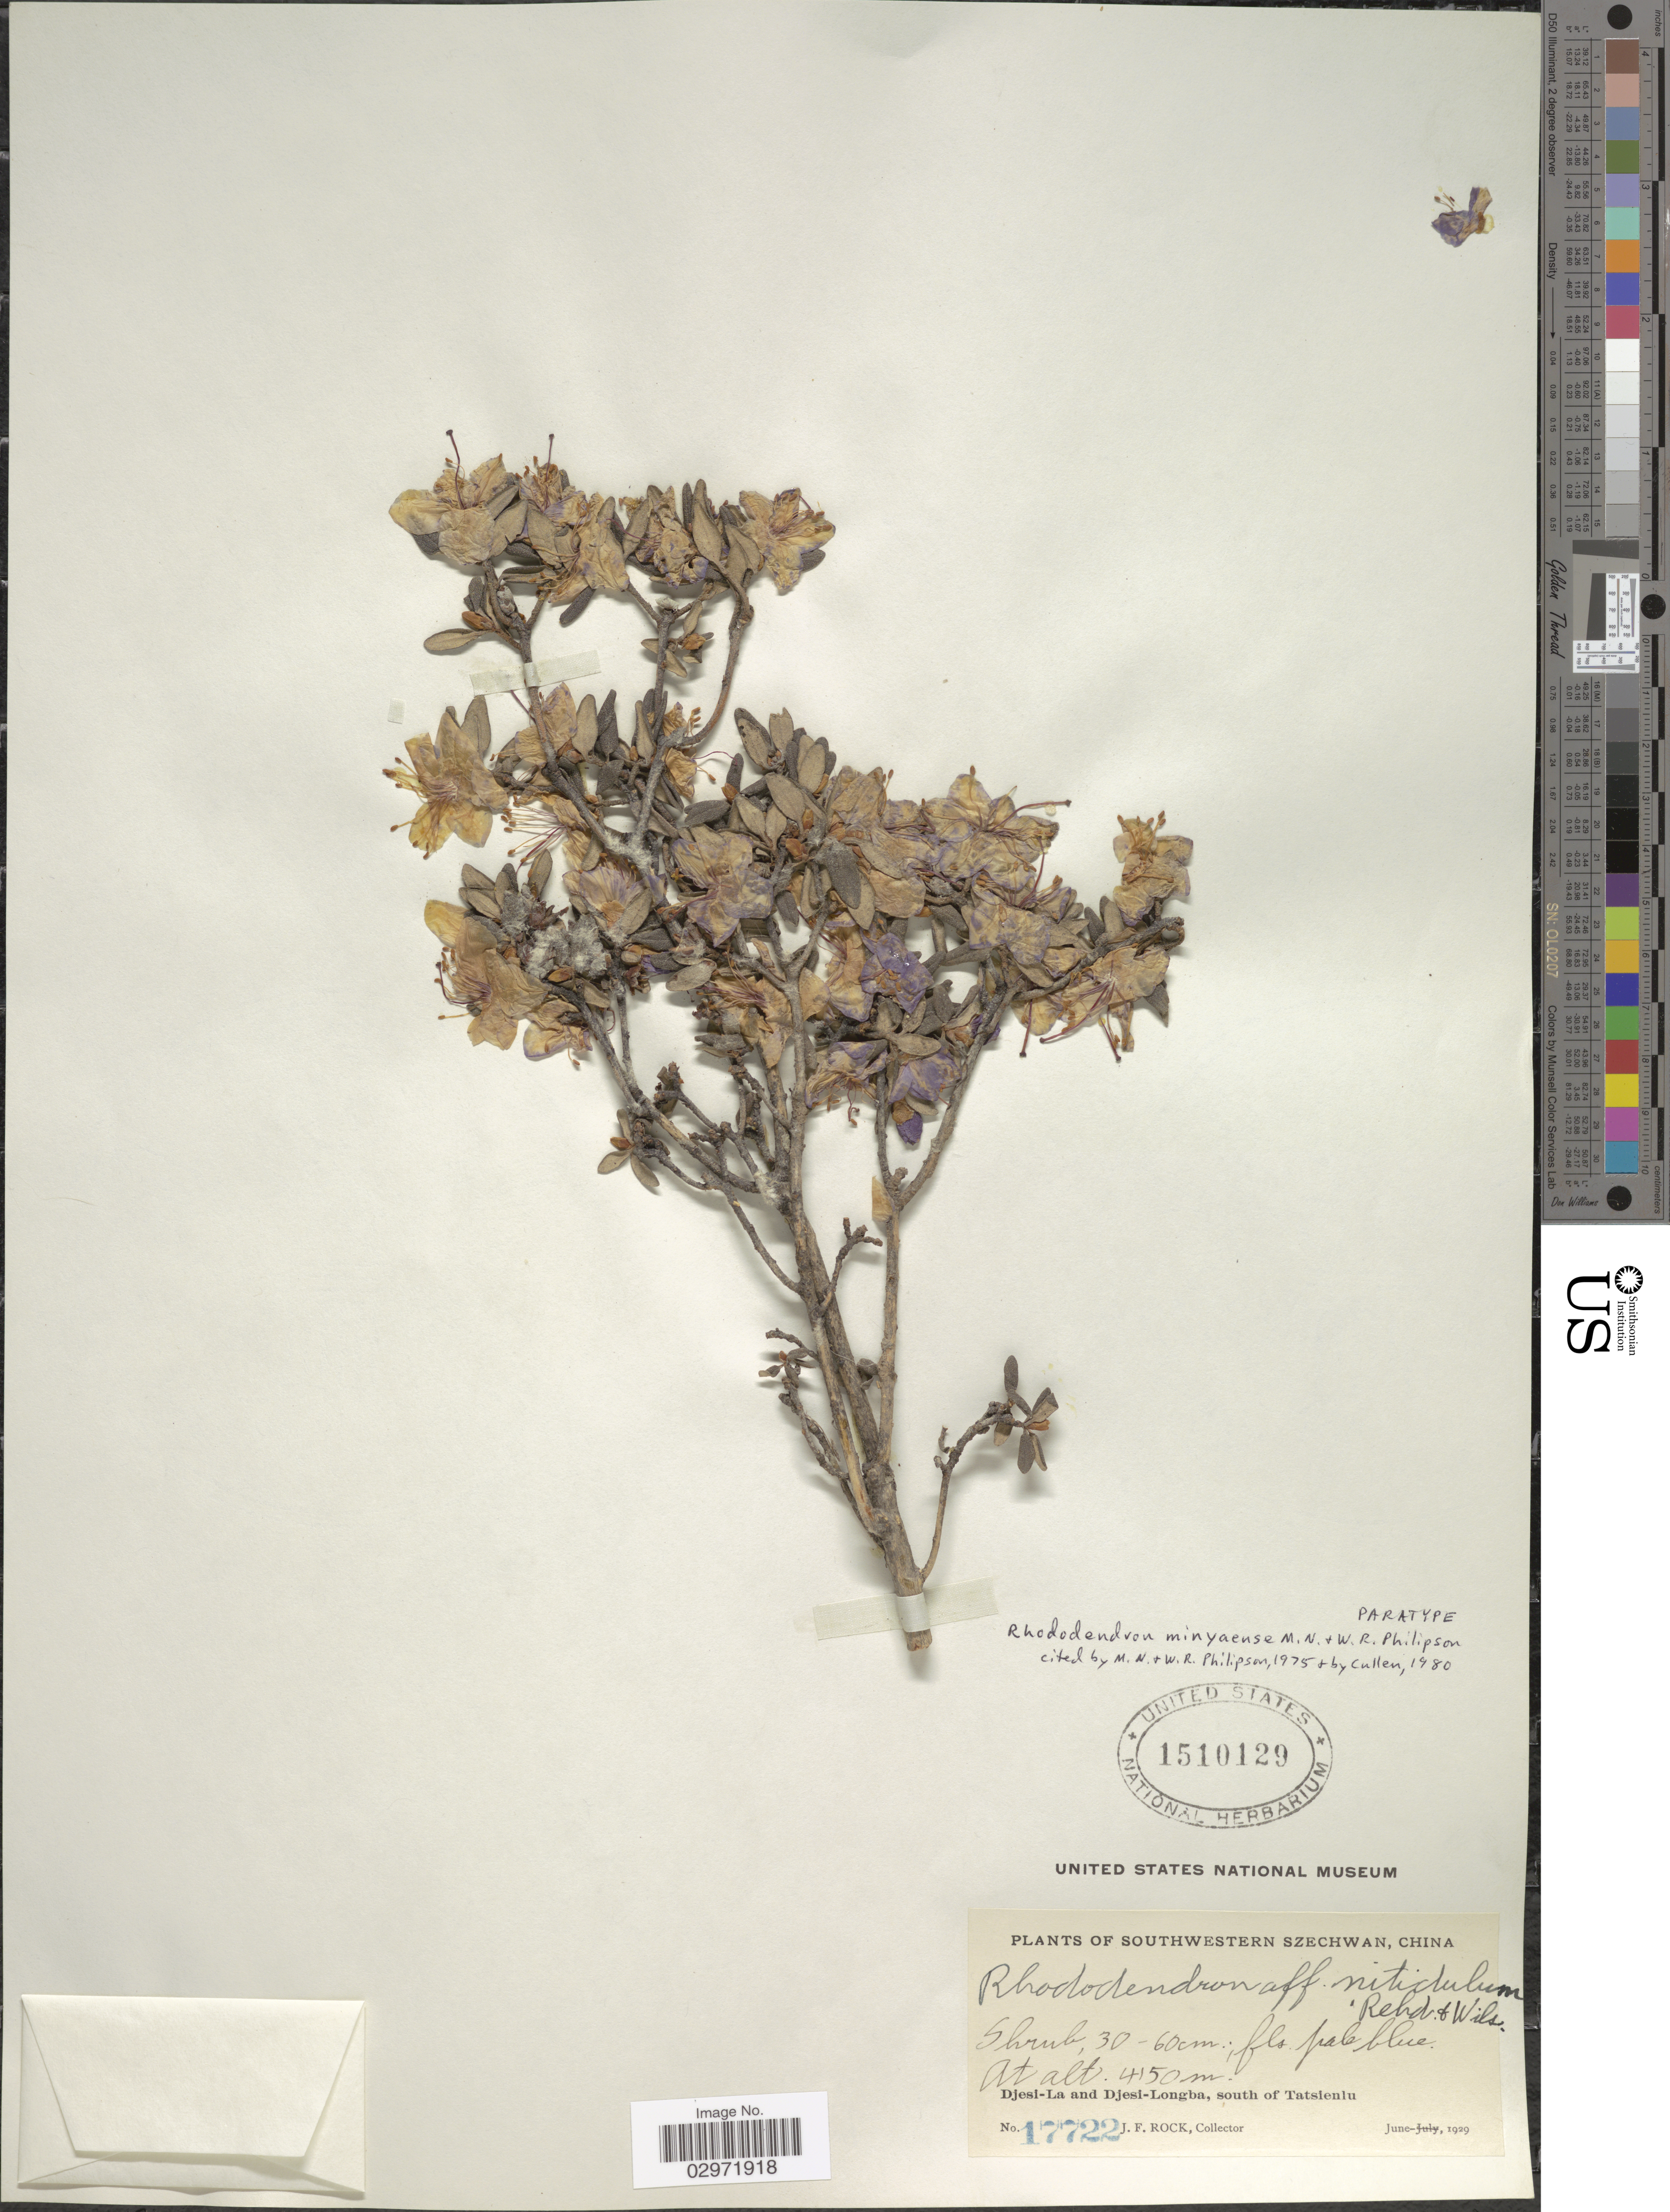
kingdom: Plantae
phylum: Tracheophyta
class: Magnoliopsida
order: Ericales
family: Ericaceae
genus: Rhododendron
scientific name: Rhododendron minyaense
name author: M. N. Philipson & Philipson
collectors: J. Rock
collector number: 17722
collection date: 1929-06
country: China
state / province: Sichuan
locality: Southwestern Szechwan, Djesi-La and Djesi-Longba, south of Tatsieniu.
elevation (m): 4150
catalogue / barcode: US 1510129